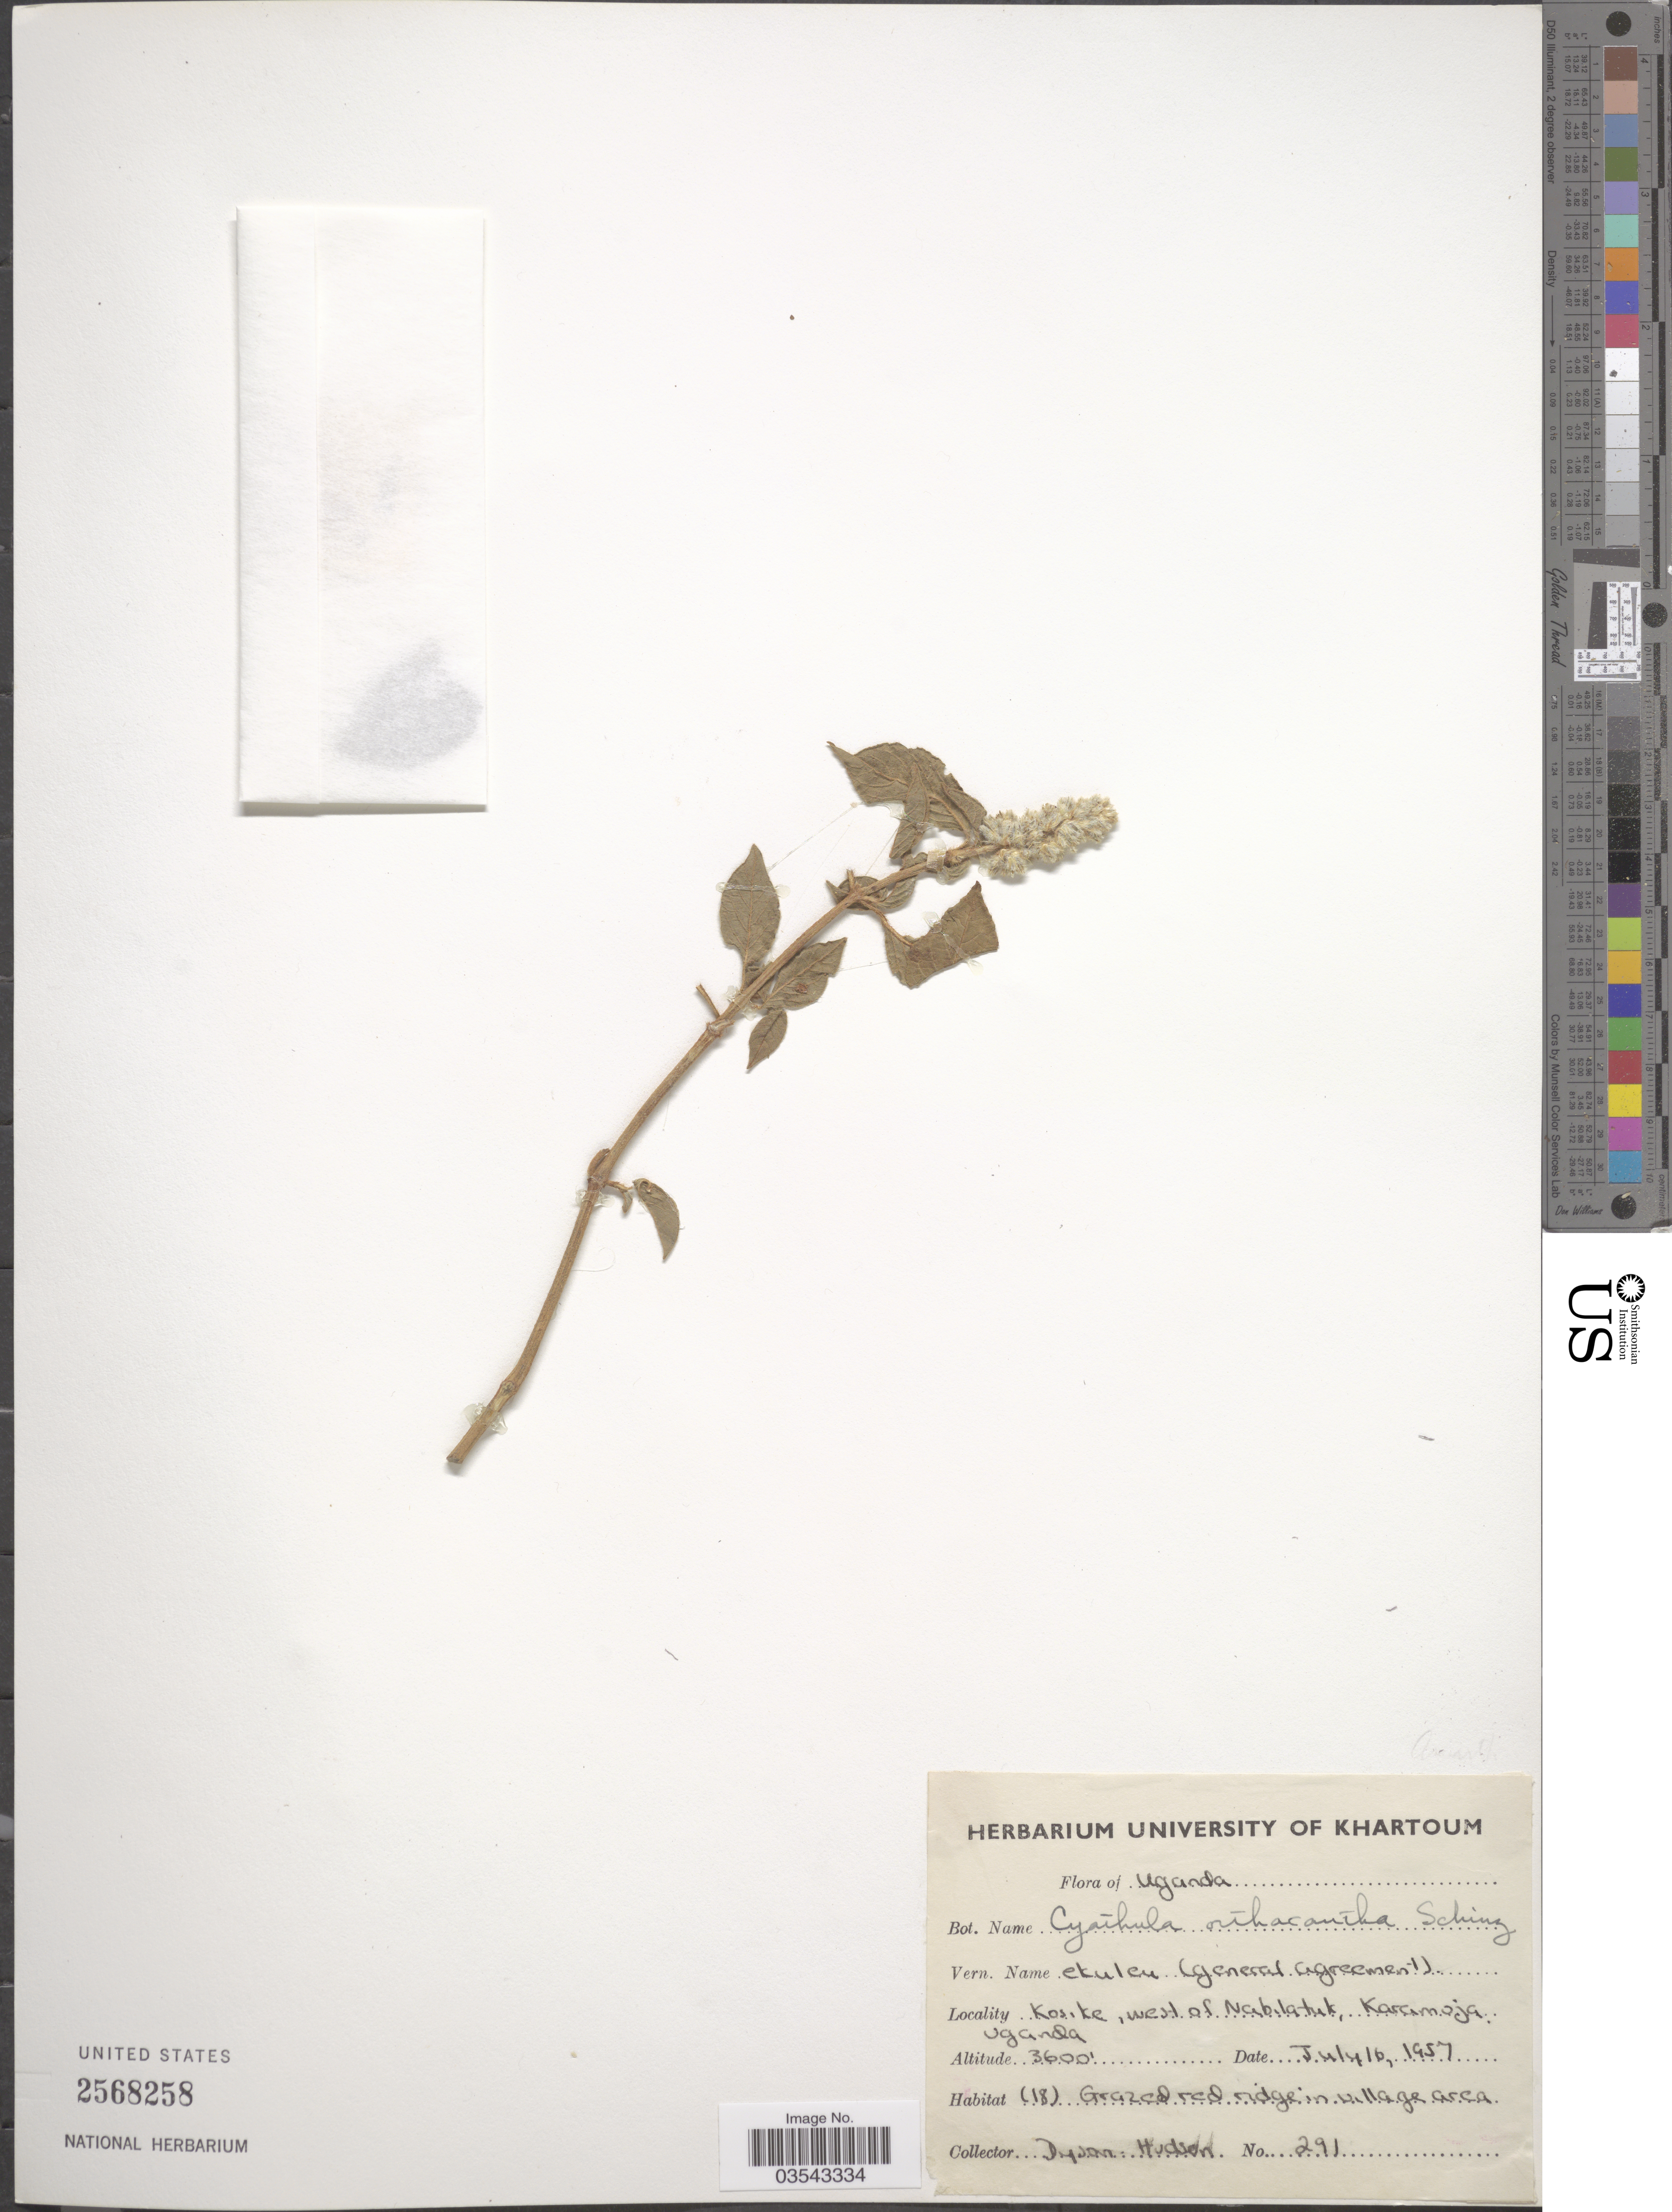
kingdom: Plantae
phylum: Tracheophyta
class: Magnoliopsida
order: Caryophyllales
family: Amaranthaceae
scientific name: Sebsebea orthacantha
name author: (Hochst. ex Asch.) Di Vincenzo et al.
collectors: Dyson-Hudson, --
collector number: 291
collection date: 1957-07-16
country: Uganda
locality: Kosike, west of Nabilatuk, Karamoja.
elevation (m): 1097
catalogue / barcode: US 2568258